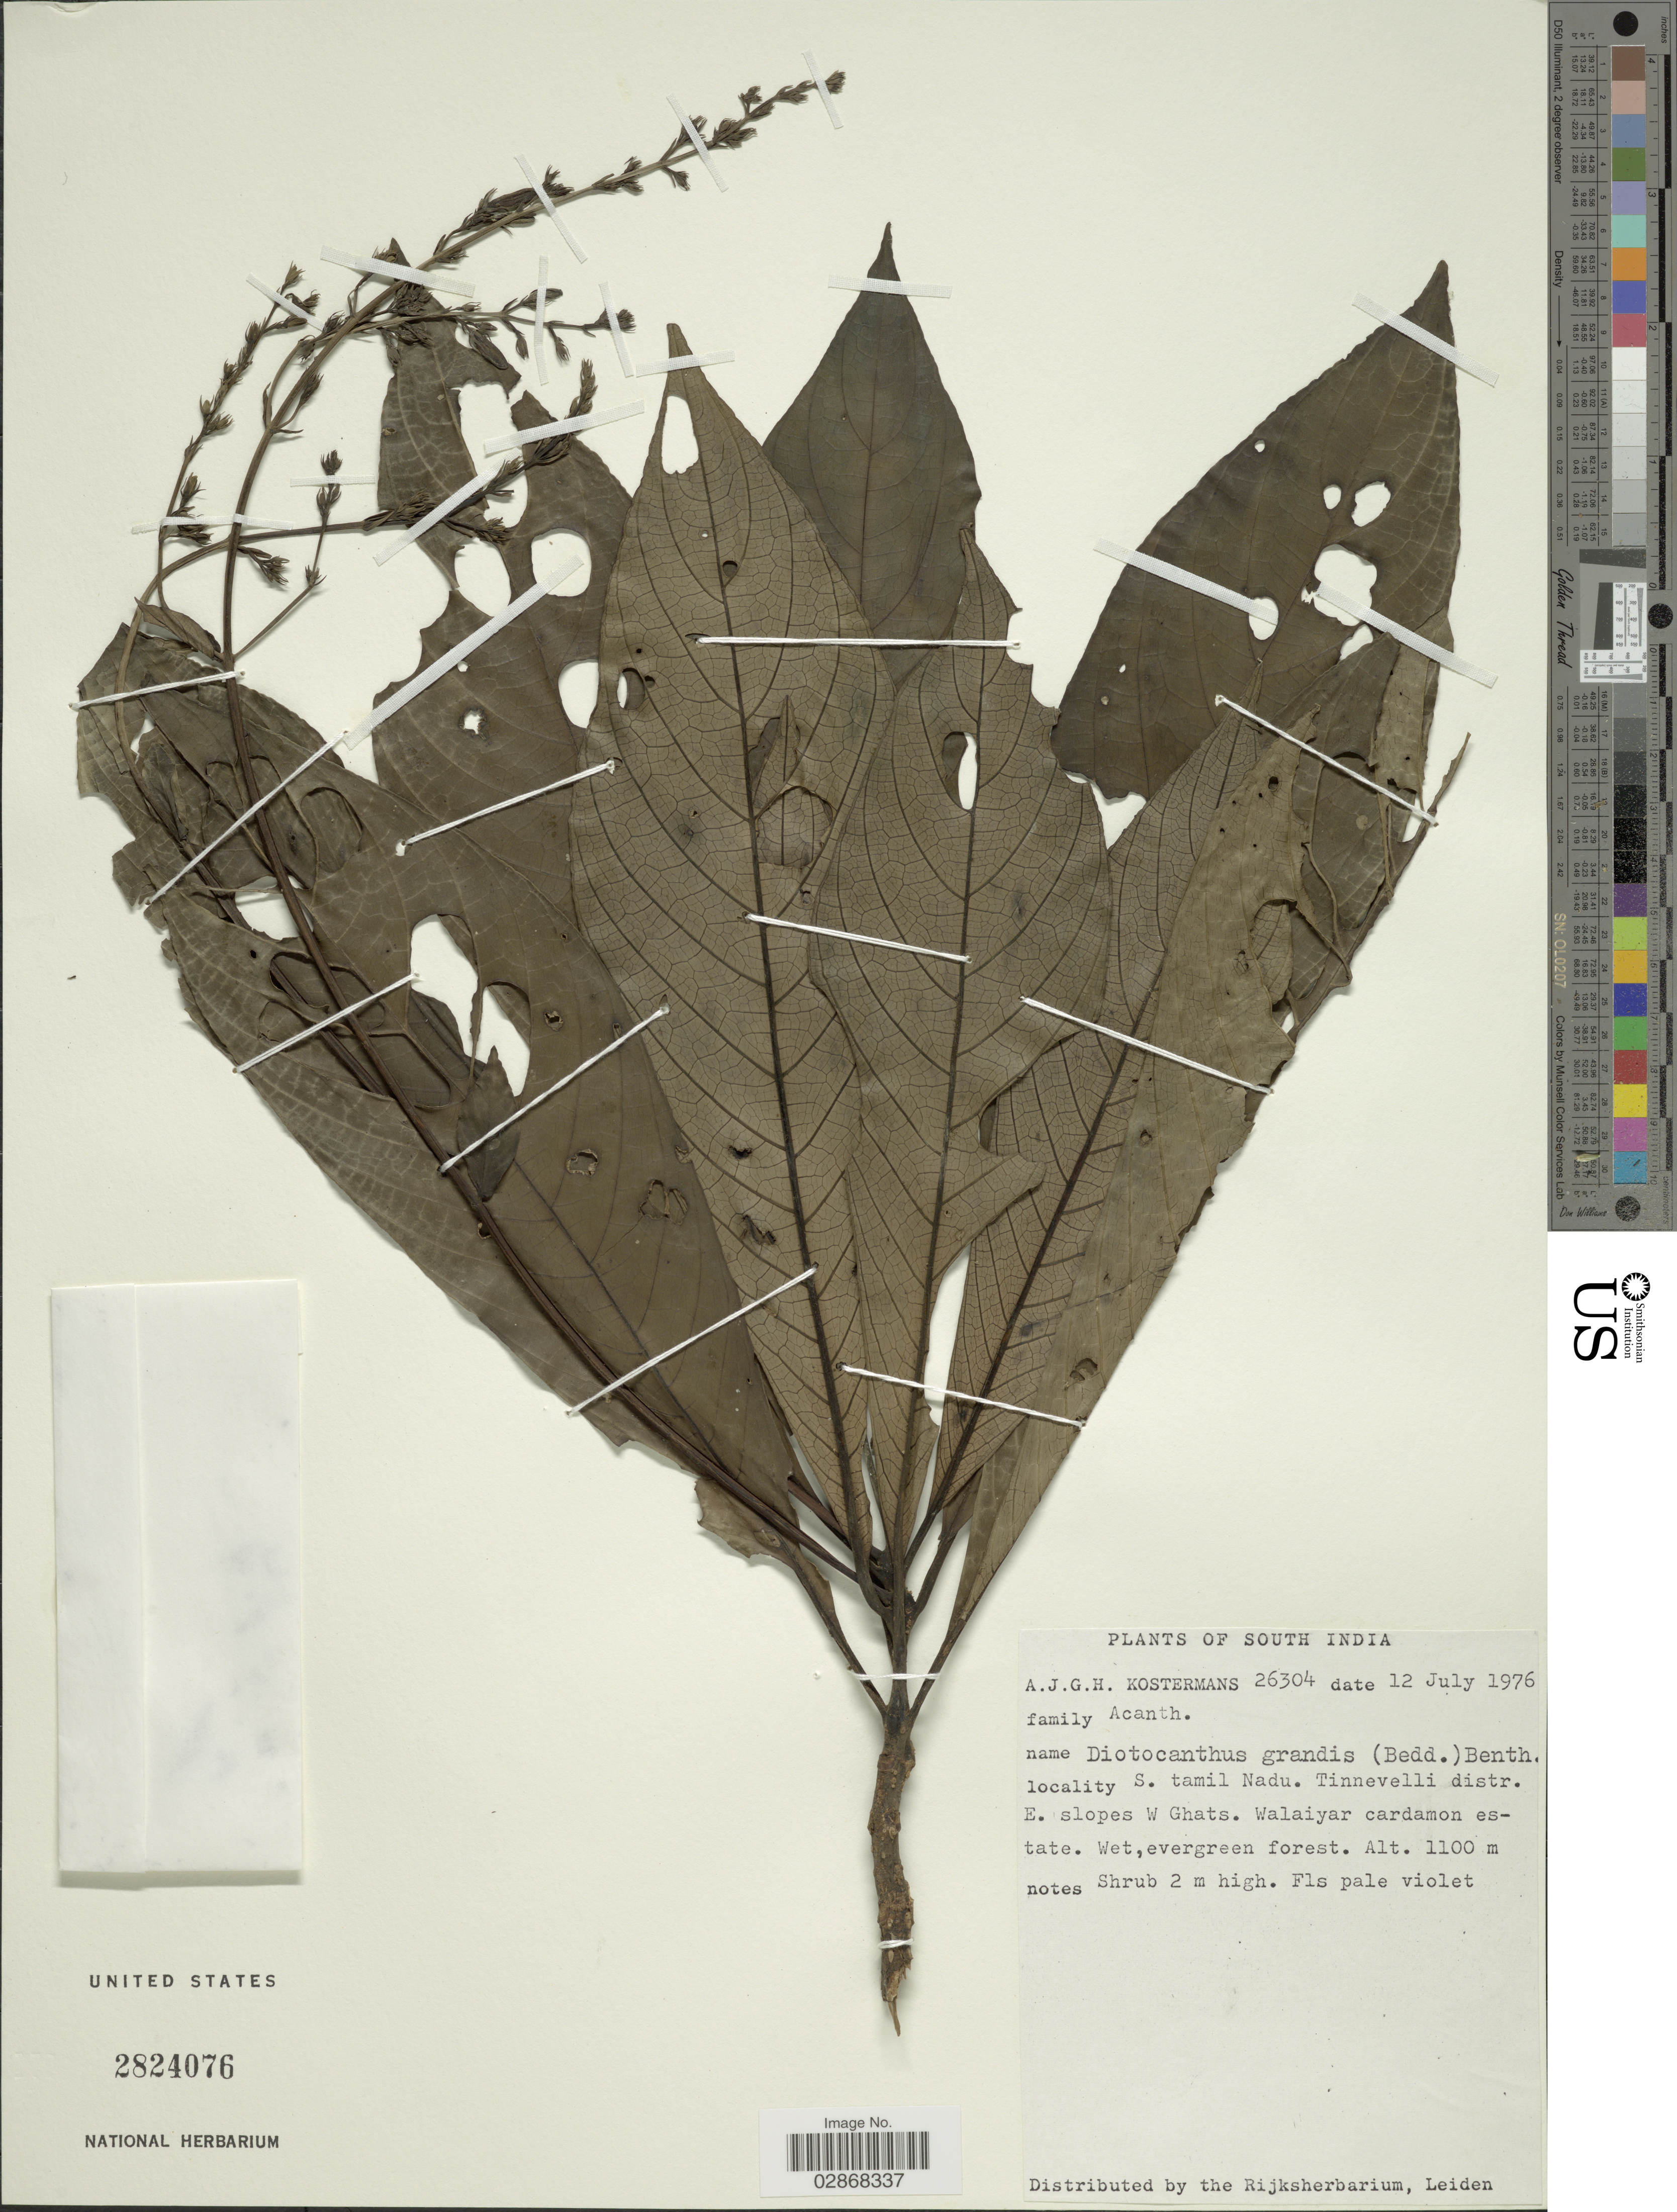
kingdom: Plantae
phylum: Tracheophyta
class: Magnoliopsida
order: Lamiales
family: Acanthaceae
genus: Diotacanthus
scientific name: Diotacanthus grandis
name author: Benth.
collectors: A. J. G. Kostermans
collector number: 26304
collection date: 1976-07-12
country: India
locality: South India, S. tamil Nadu. Tinnevelli distr. E. slopes W Ghats. Walaiyar cardamon estate.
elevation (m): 1100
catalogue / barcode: US 2824076